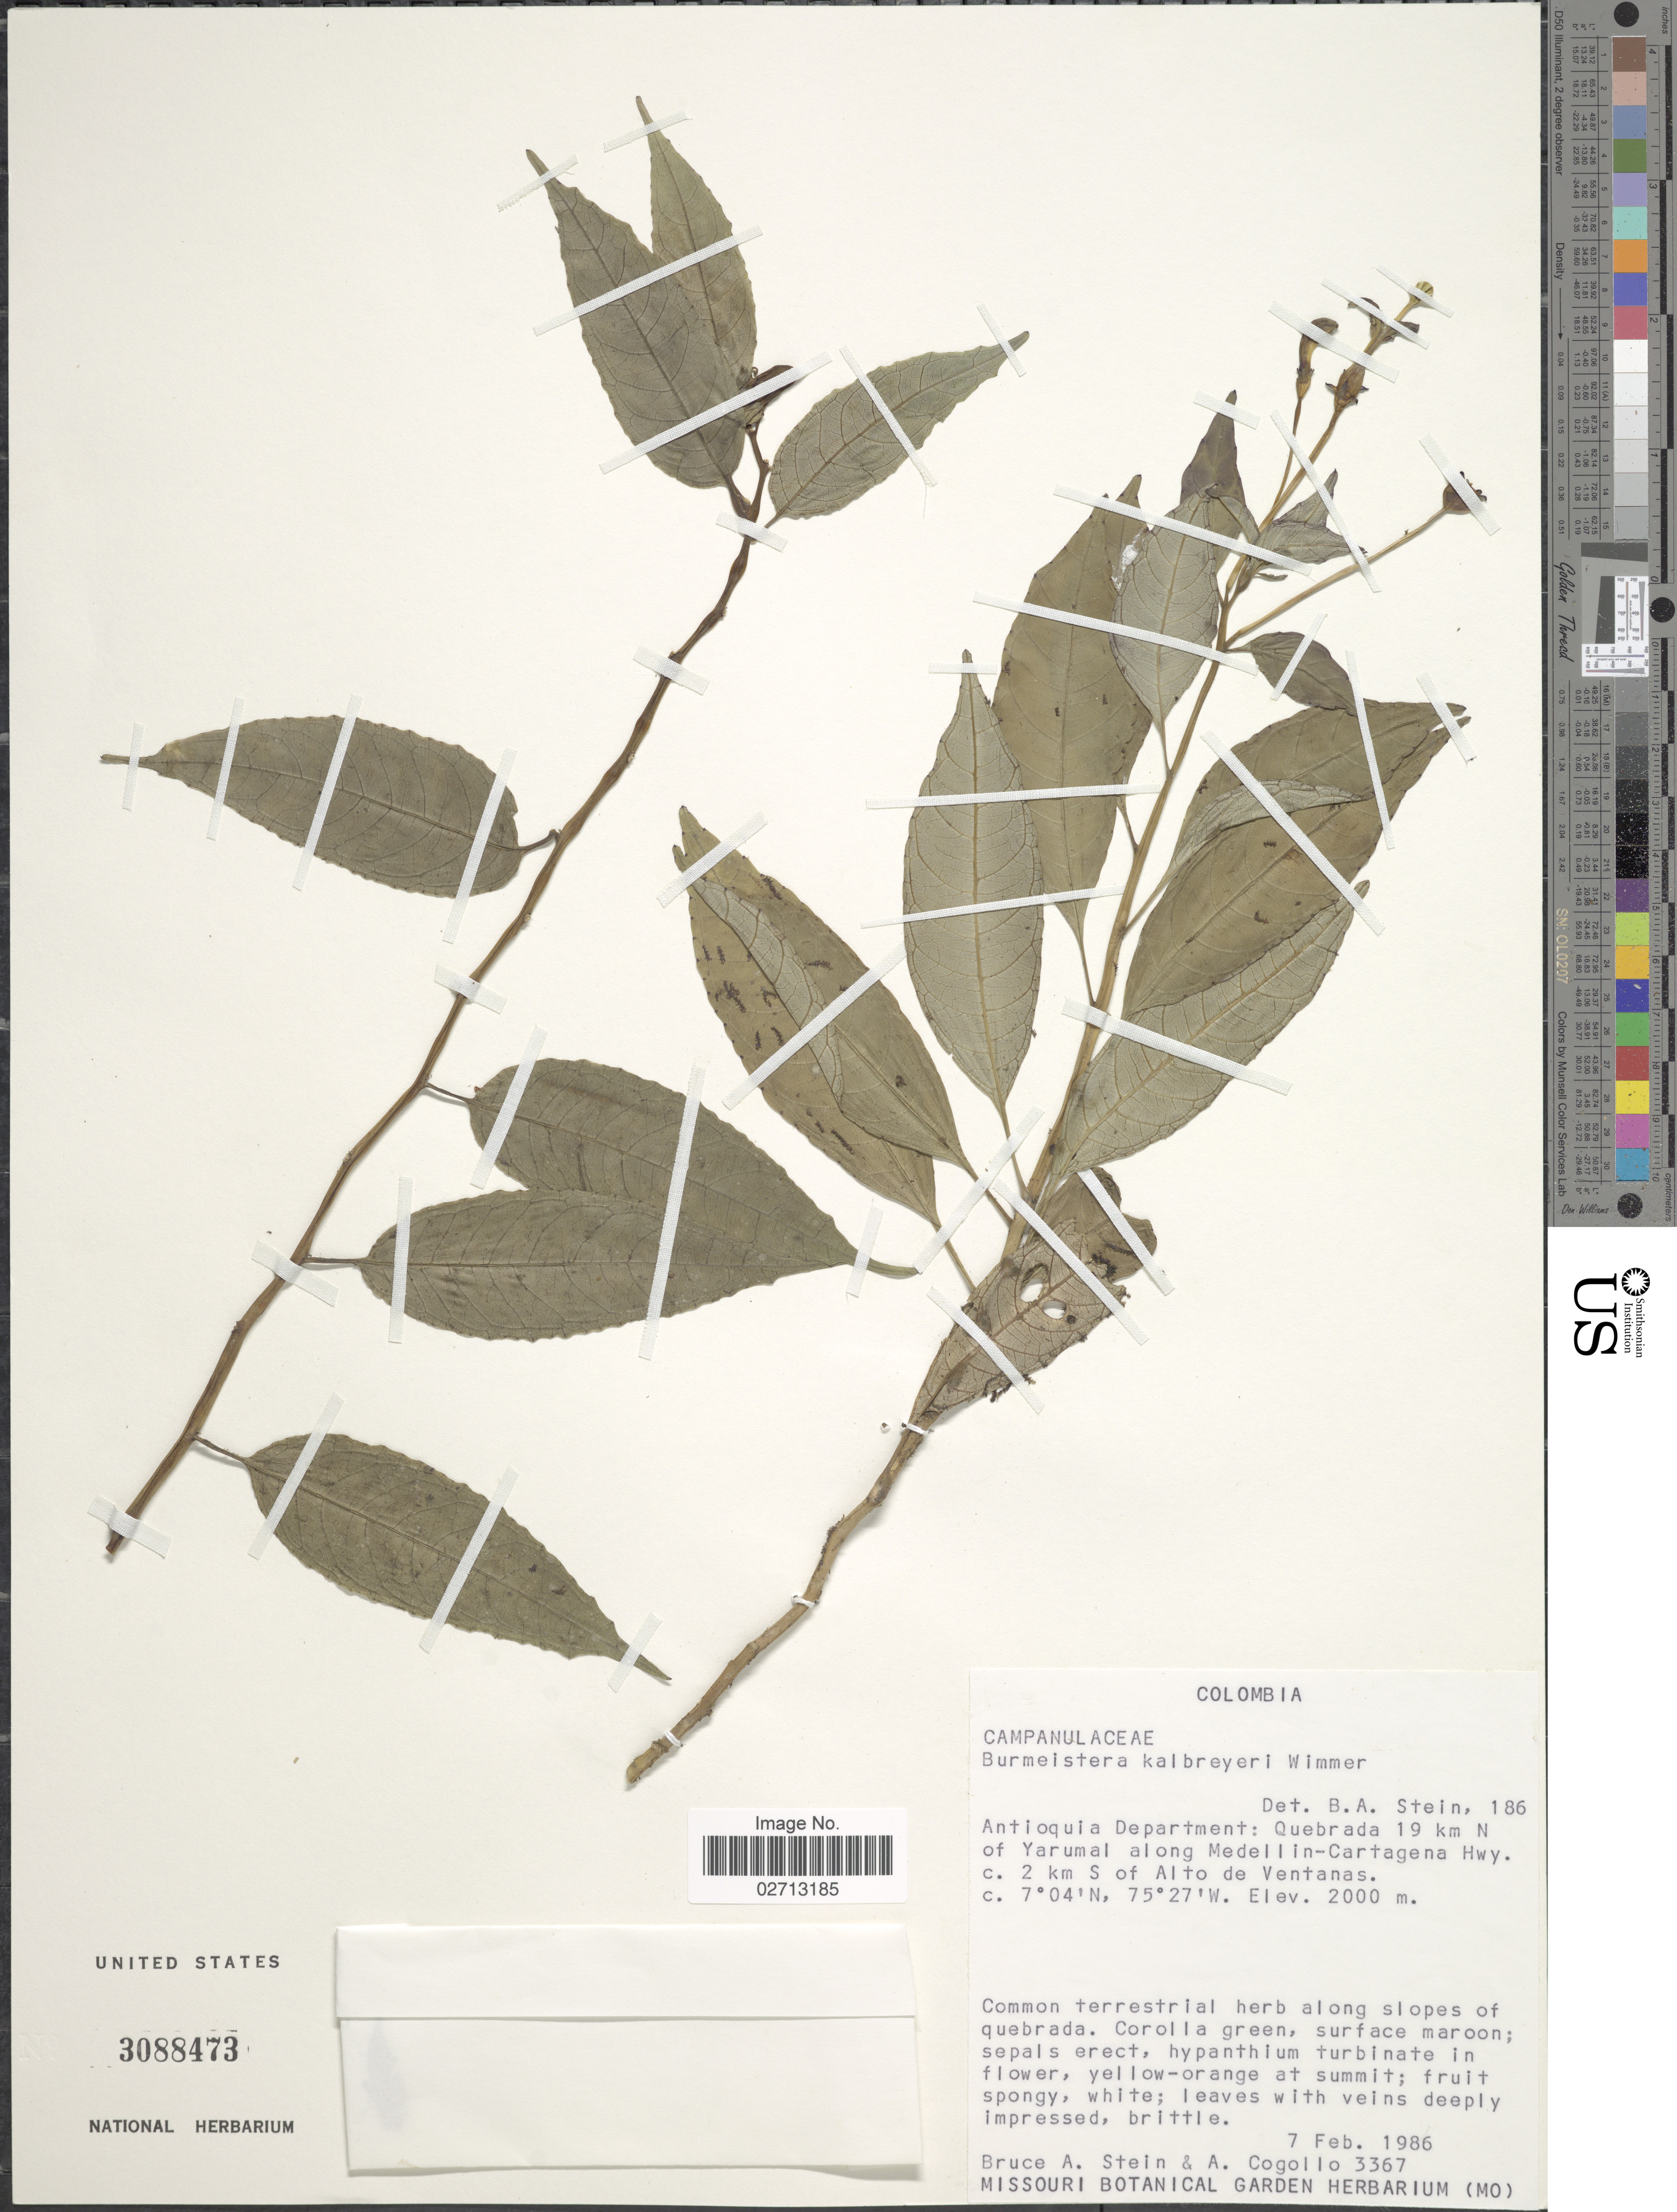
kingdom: Plantae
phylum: Tracheophyta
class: Magnoliopsida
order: Asterales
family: Campanulaceae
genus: Burmeistera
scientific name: Burmeistera kalbreyeri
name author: E. Wimm.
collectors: B. A. Stein & A. Cogollo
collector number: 3367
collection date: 1986-02-07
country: Colombia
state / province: Antioquia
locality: Antioquia Department: Quebrada 19 km N of Yarumal along Medllin-Cartagena Hwy. c. 2 km S of Alto de Ventanas.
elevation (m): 2000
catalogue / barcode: US 3088473